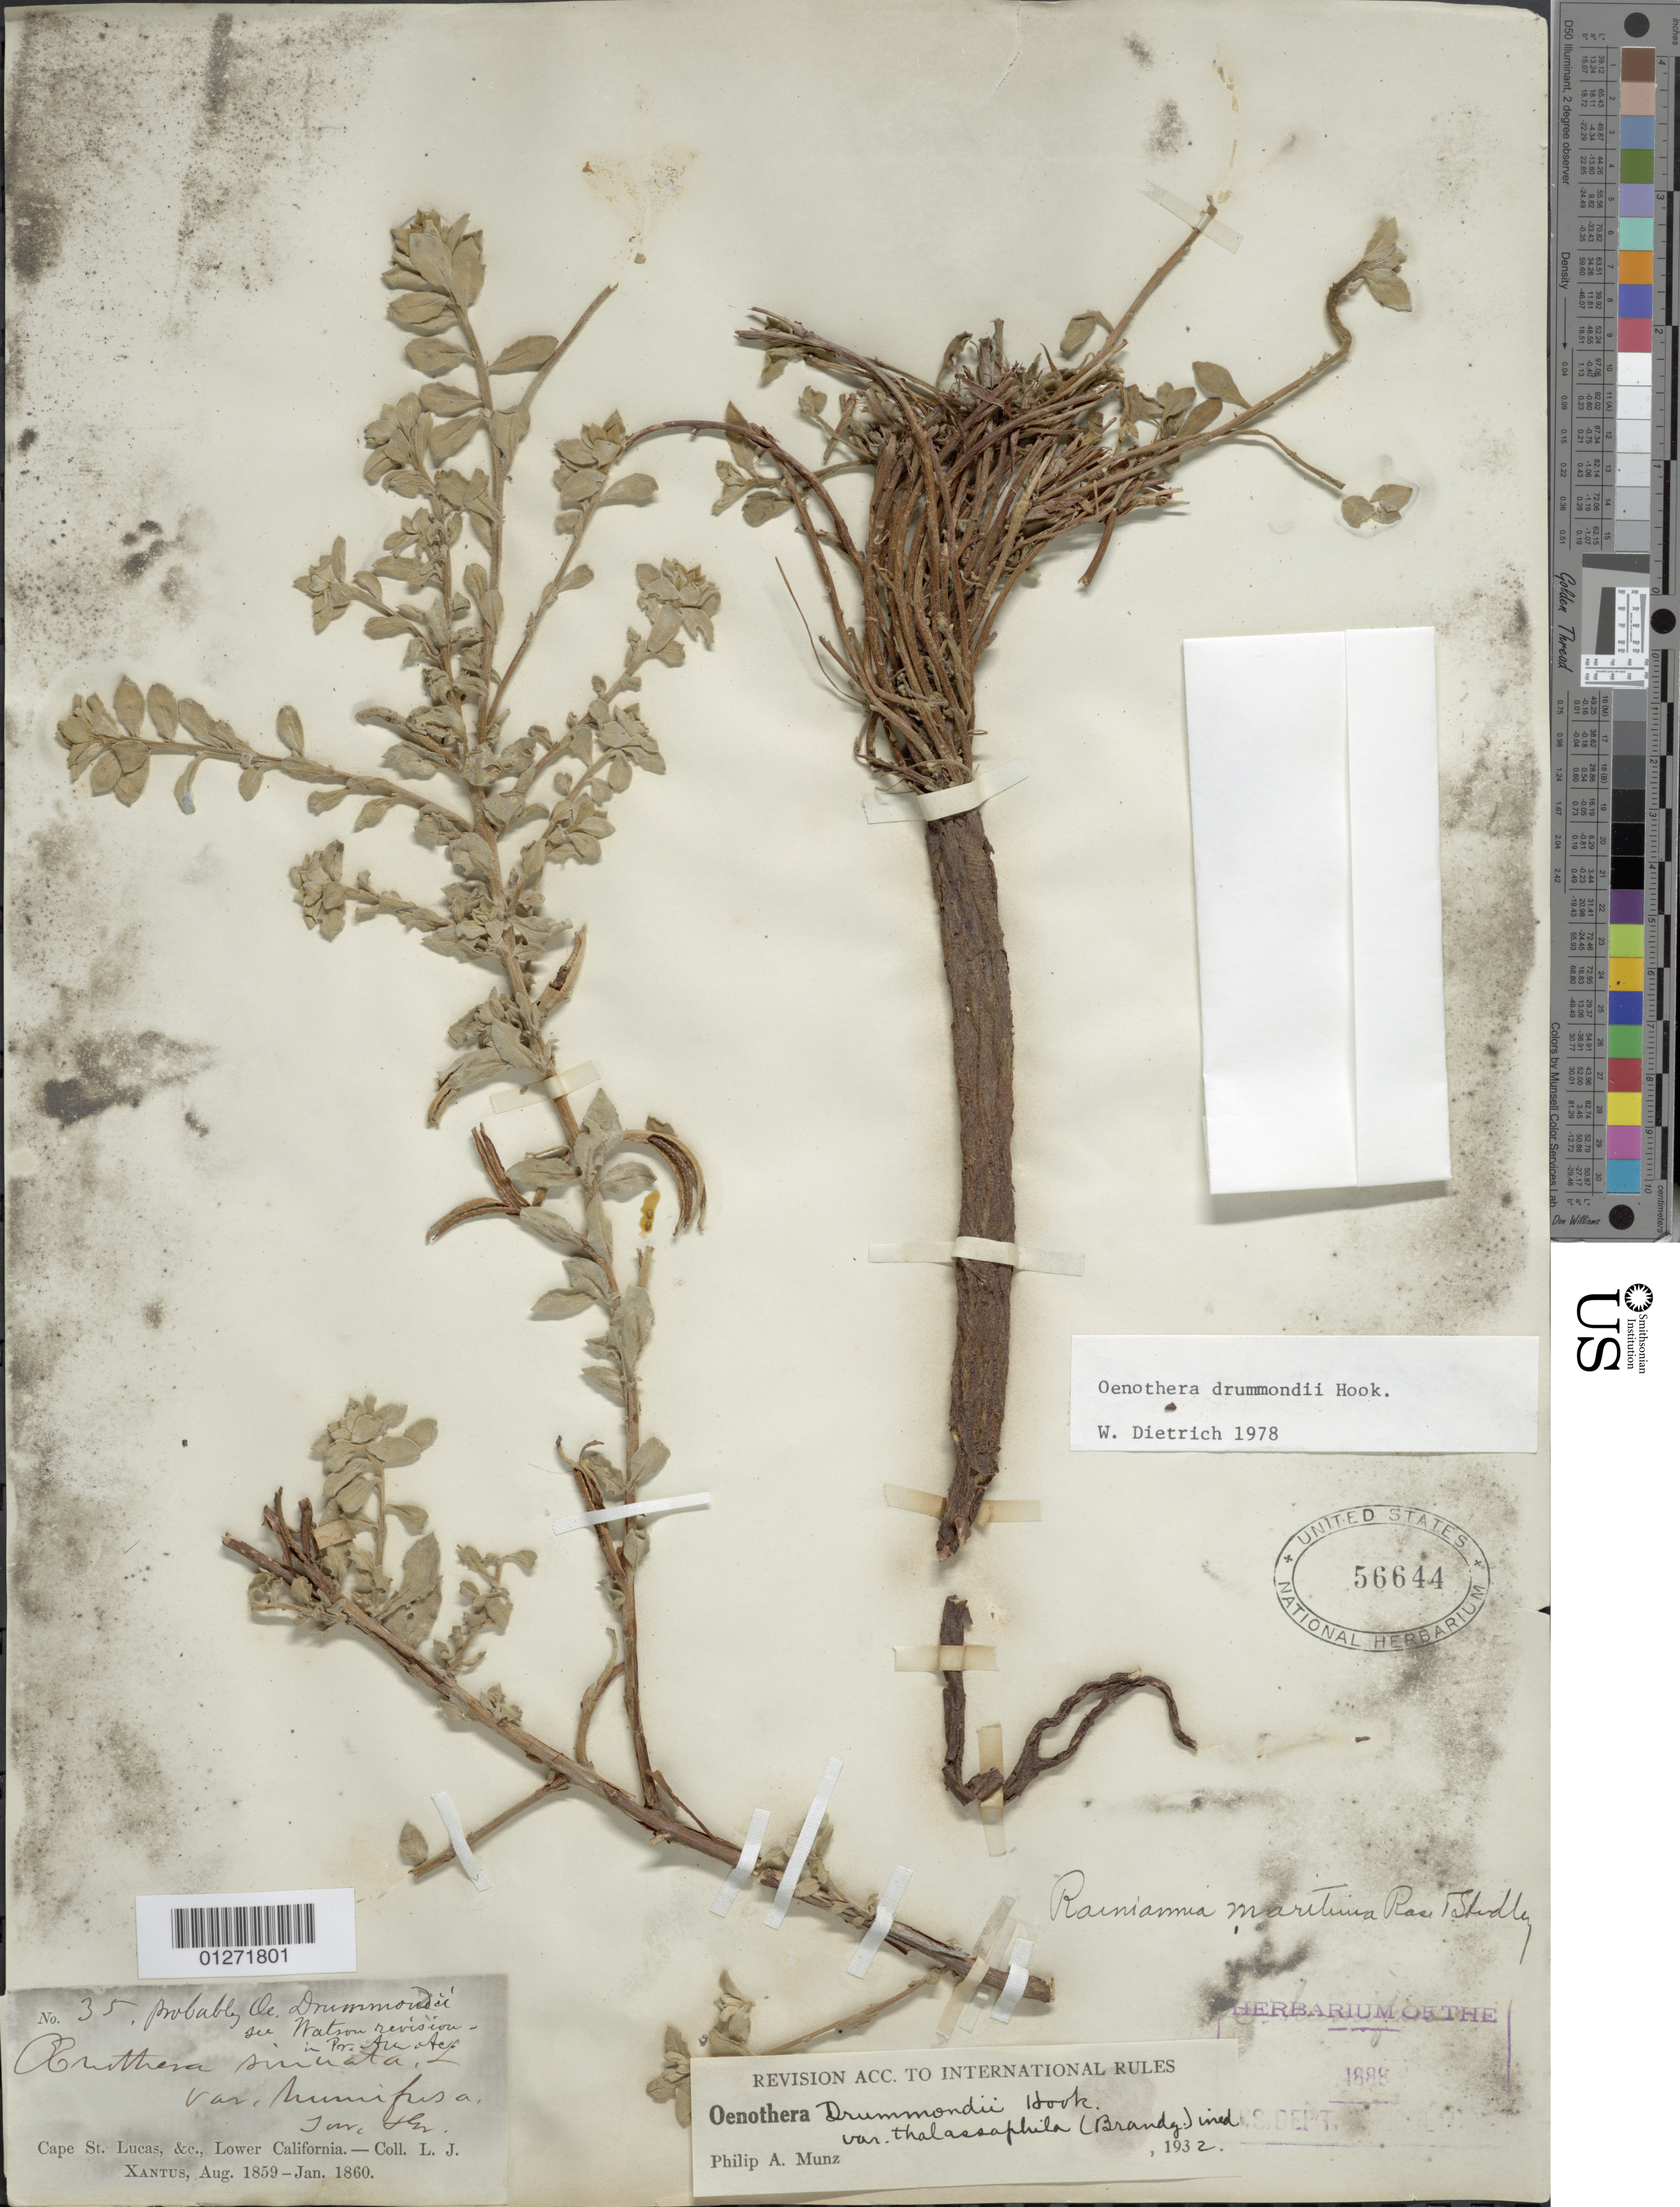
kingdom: Plantae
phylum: Tracheophyta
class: Magnoliopsida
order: Myrtales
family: Onagraceae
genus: Oenothera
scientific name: Oenothera drummondii subsp. drummondii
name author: Hook.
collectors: L. J. Xantus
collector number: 35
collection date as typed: Aug 1859 to -- Jan 1860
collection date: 1859-08/1860-01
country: Mexico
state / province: Baja California Sur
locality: Cape St. Lucas, & c., Lower California.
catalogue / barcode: US 56644